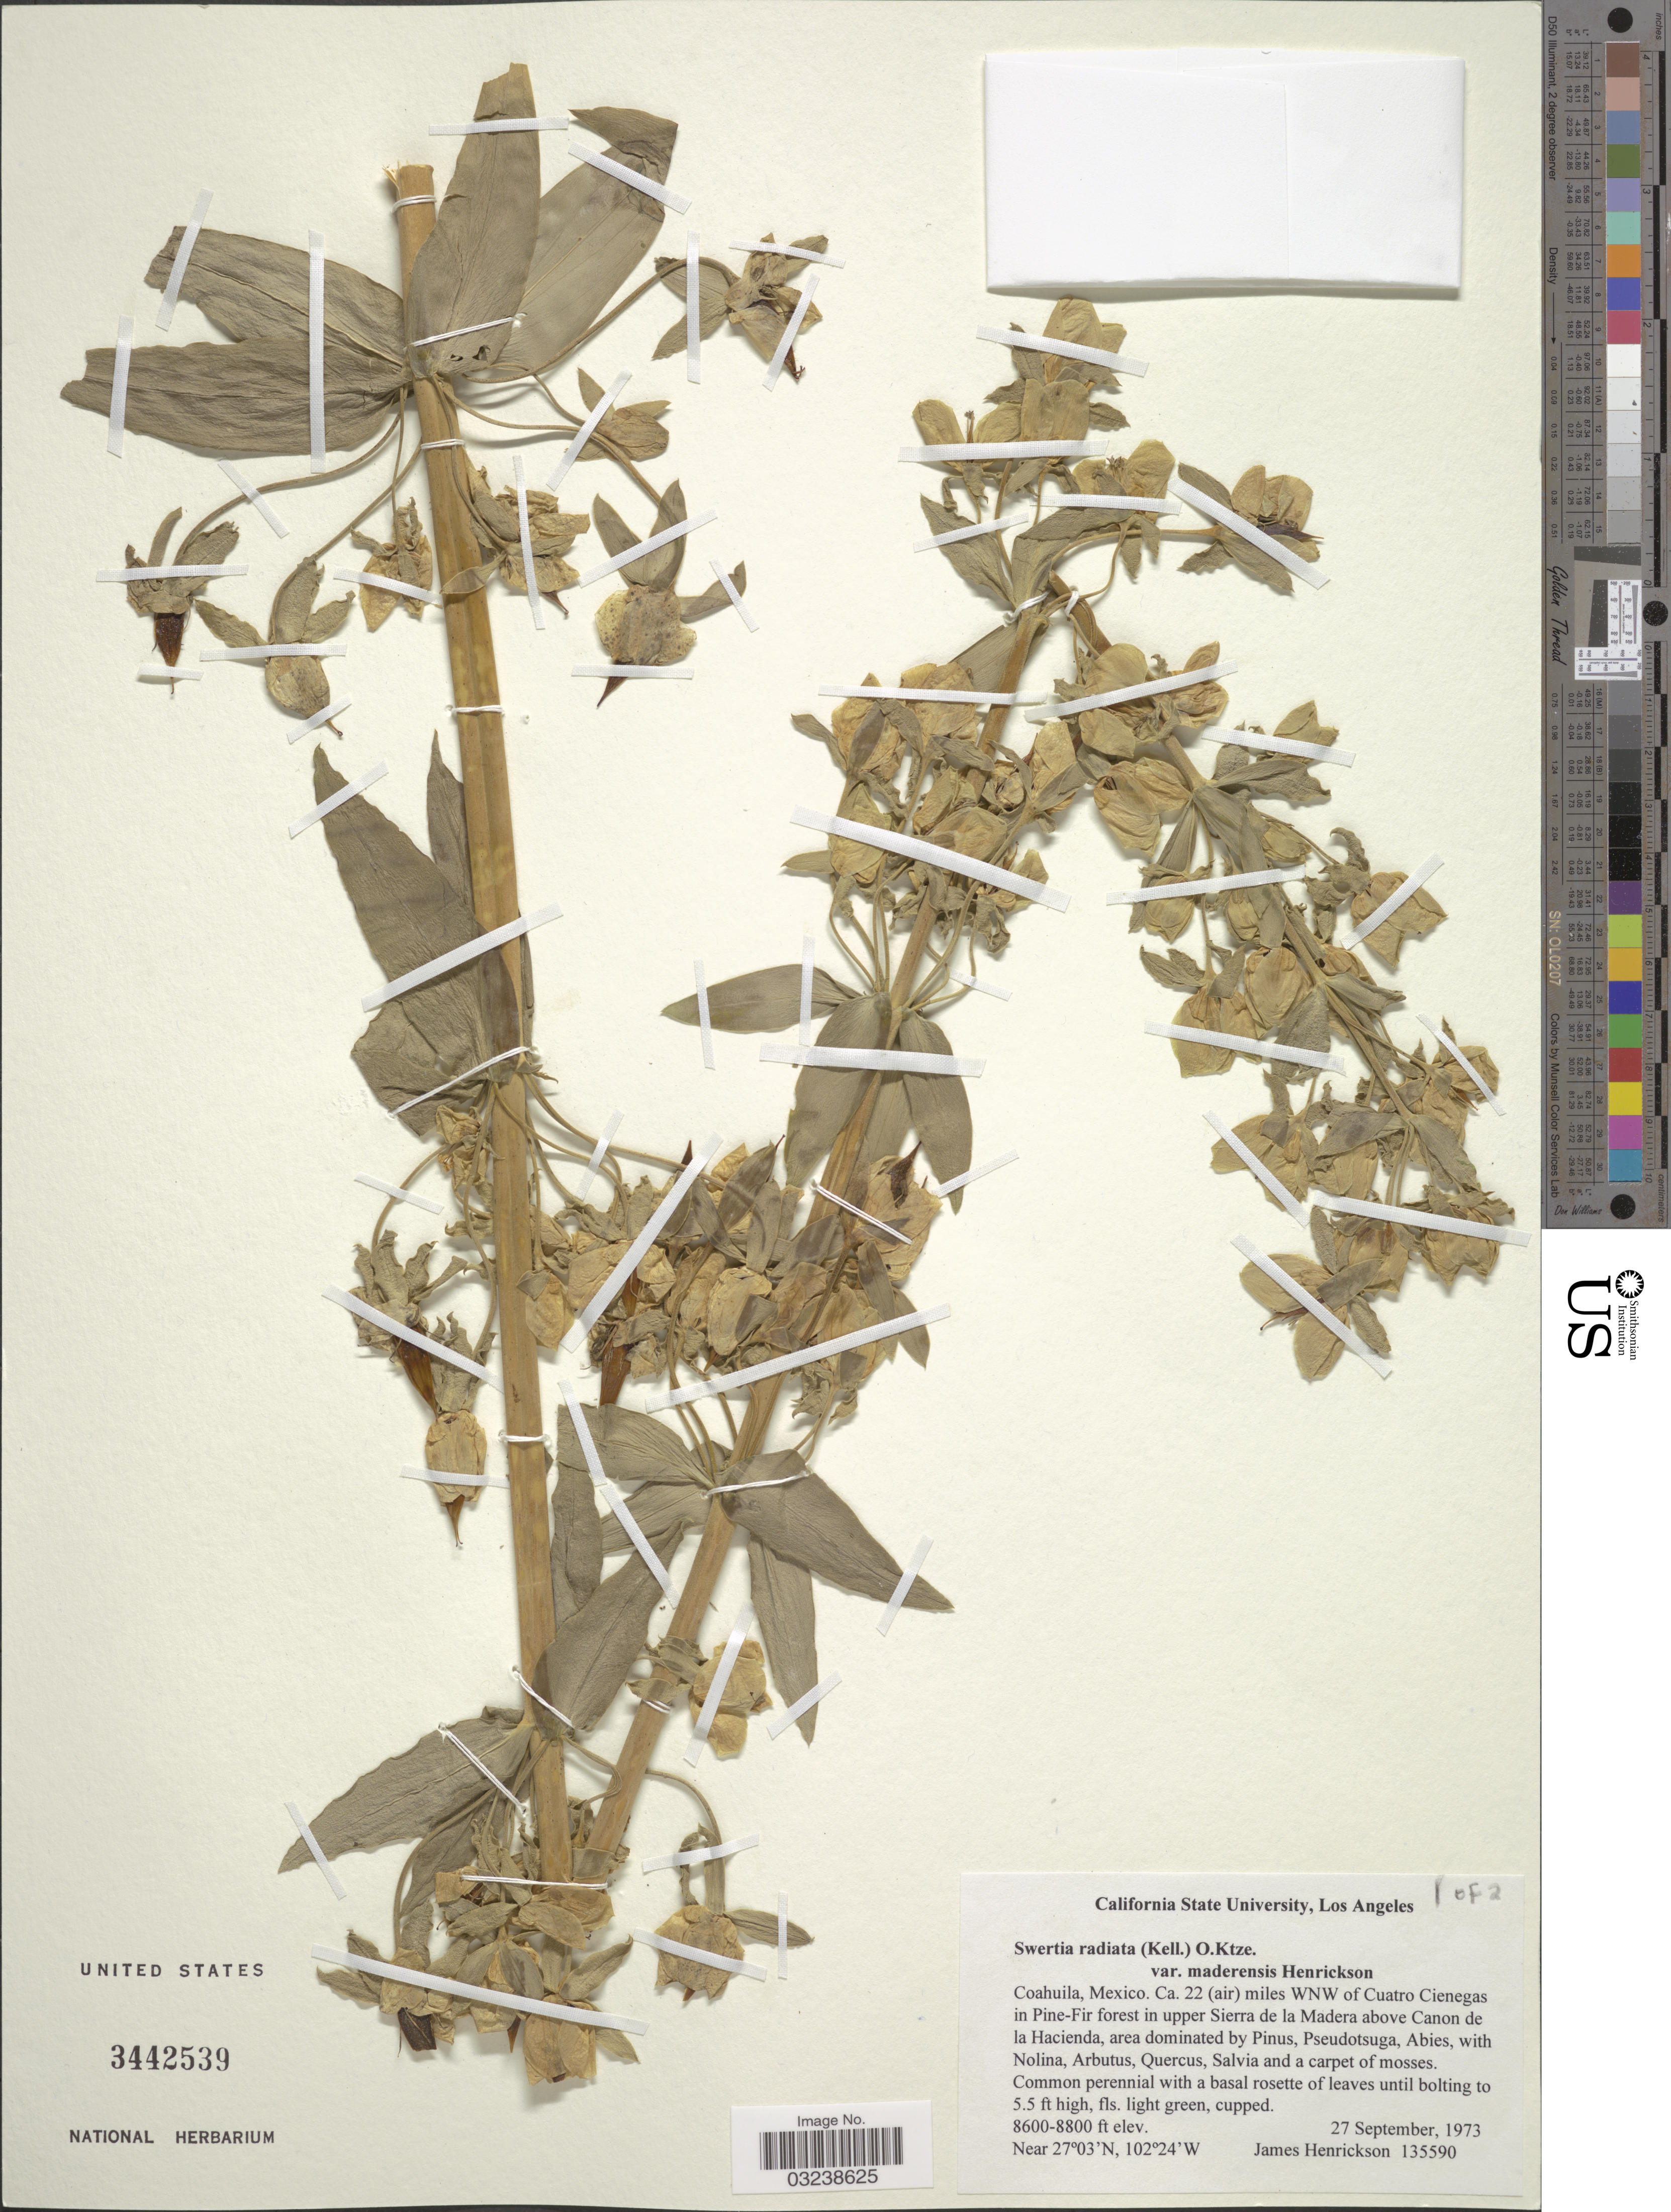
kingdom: Plantae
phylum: Tracheophyta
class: Magnoliopsida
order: Gentianales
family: Gentianaceae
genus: Swertia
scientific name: Swertia radiata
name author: (Kellogg) Kuntze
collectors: J. Henrickson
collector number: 135590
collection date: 1973-09-27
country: Mexico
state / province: Coahuila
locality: Ca. 22 (air) miles WNW of Cuatro Cienegas in Pine-Fir forest in upper Sierra de la Madera above Canon de la Hacienda.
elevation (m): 2621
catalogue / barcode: US 3442539